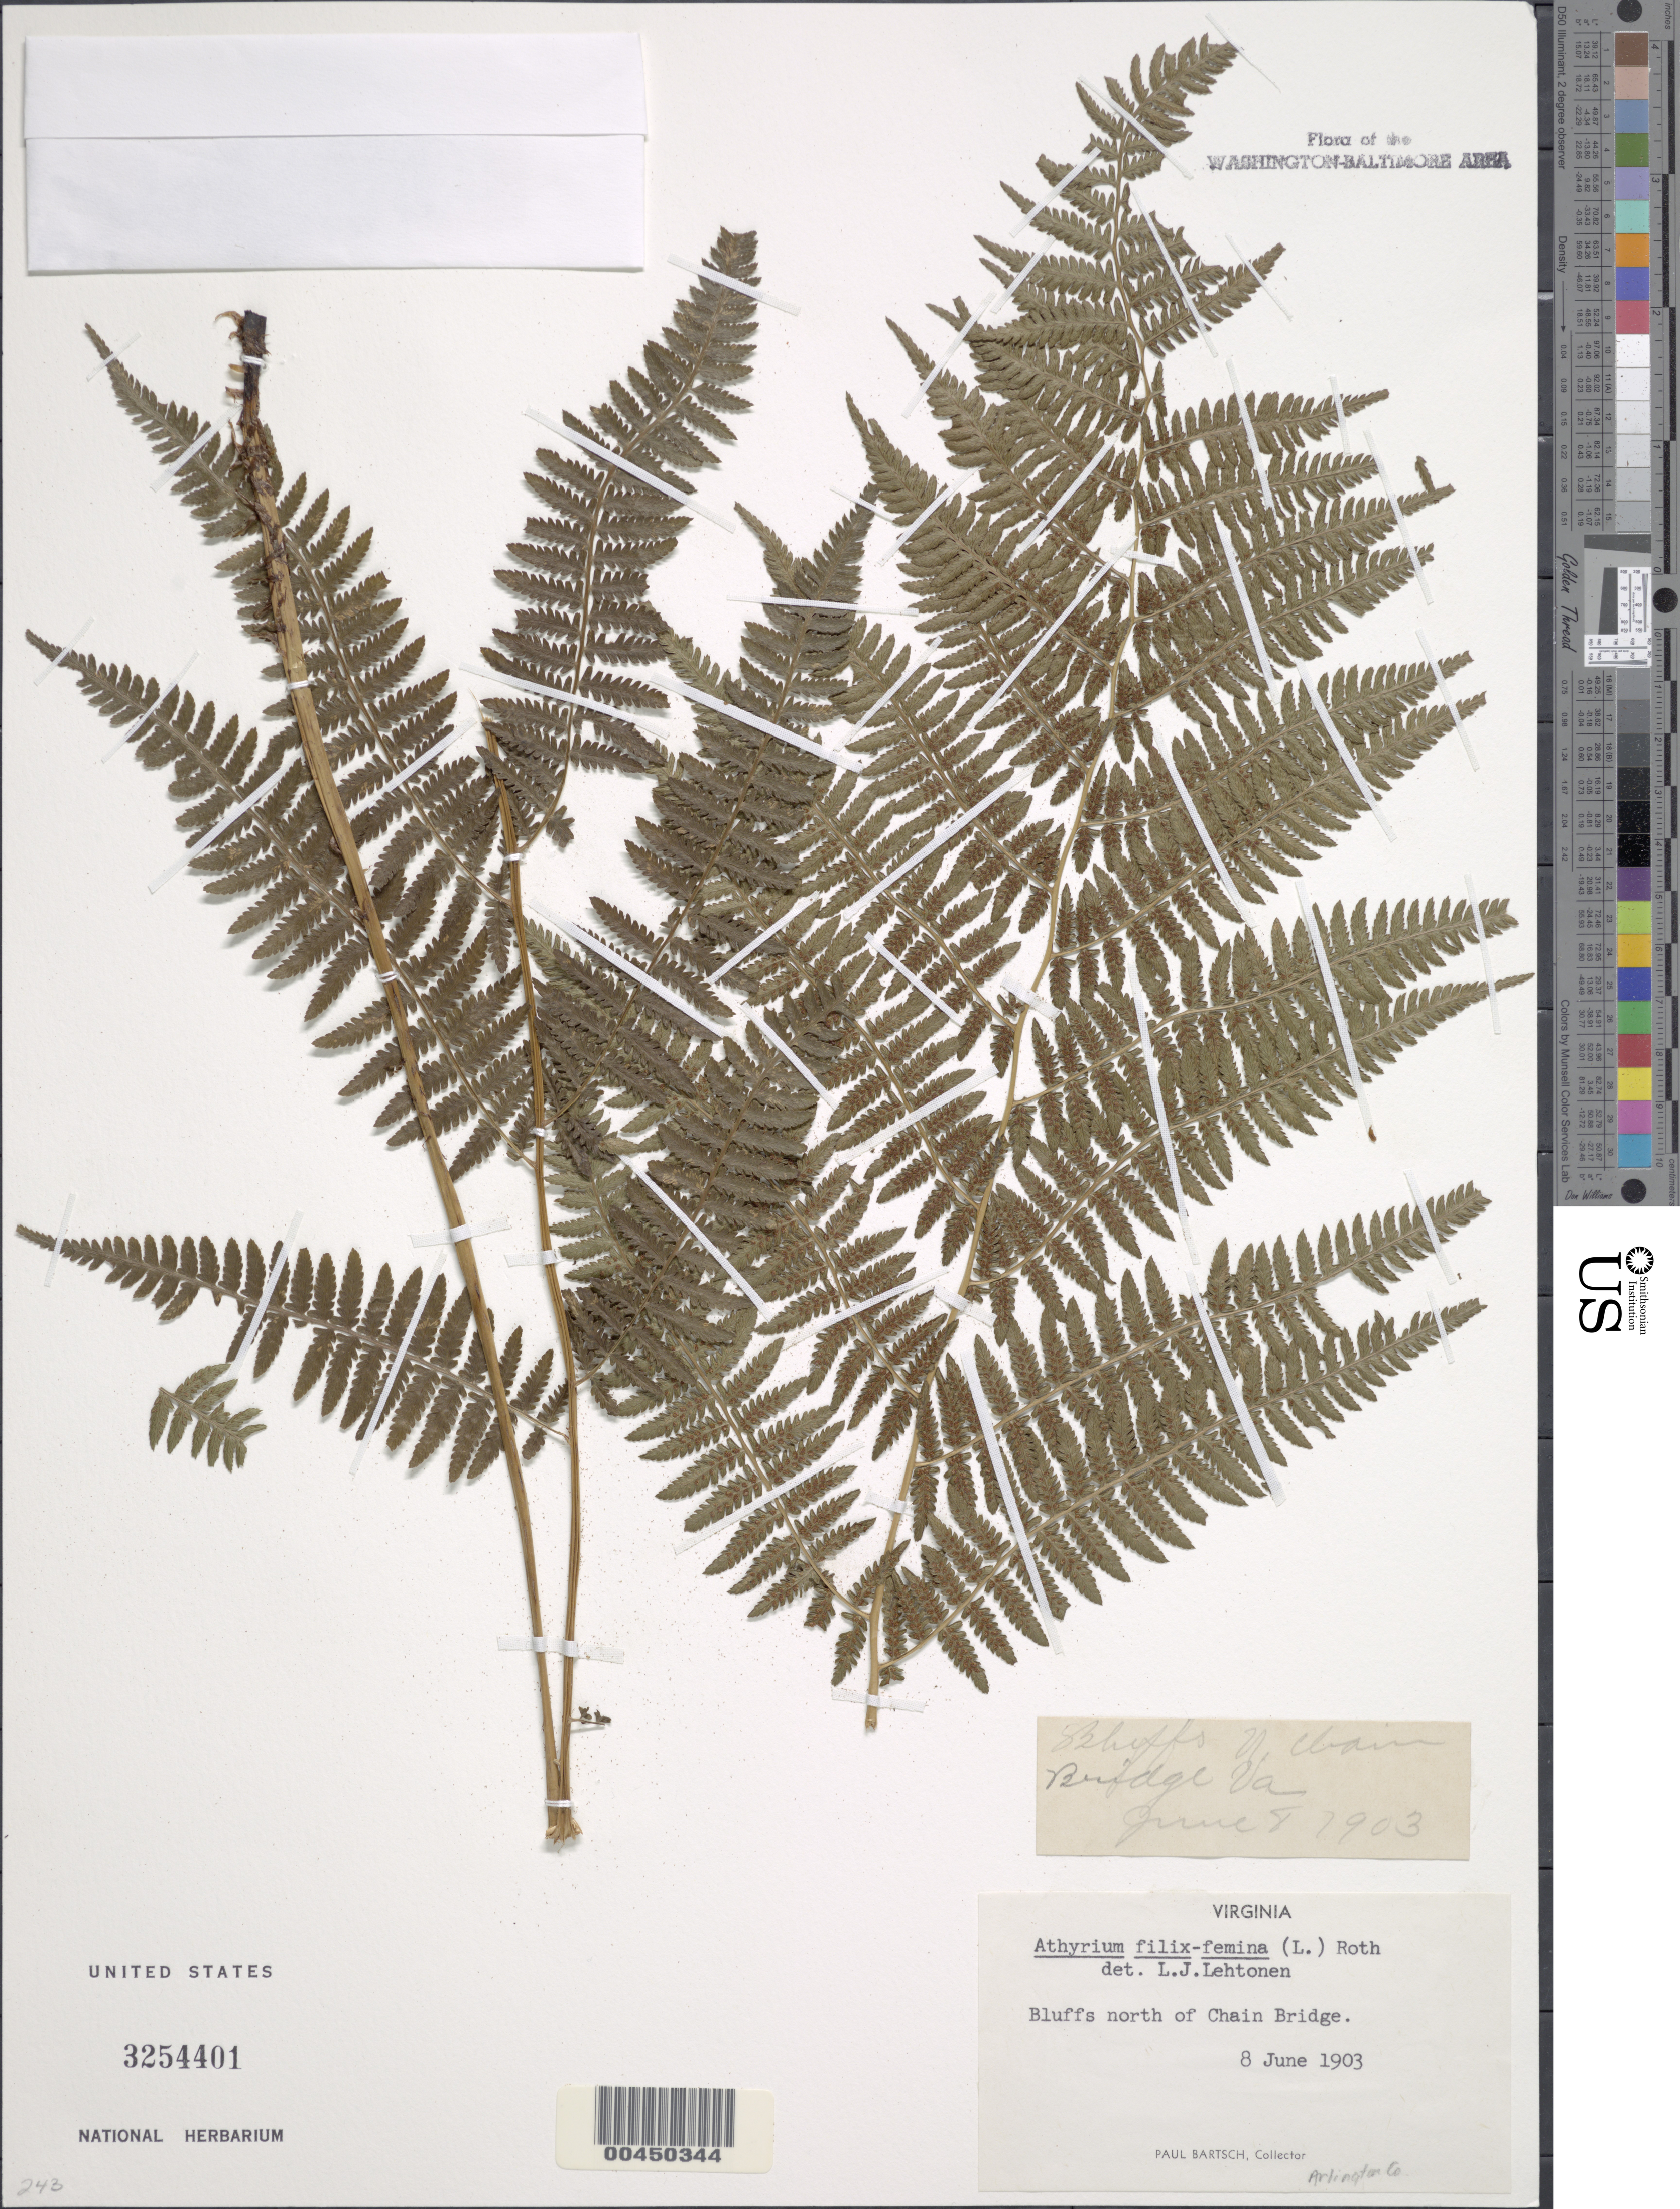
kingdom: Plantae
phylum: Tracheophyta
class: Polypodiopsida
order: Polypodiales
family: Athyriaceae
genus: Athyrium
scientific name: Athyrium filix-femina var. asplenioides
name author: (Michx.) Farw.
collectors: P. Bartsch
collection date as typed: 08 Jun 1903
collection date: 1903-06-08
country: United States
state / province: Virginia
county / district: Arlington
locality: Bluffs north of Chain Bridge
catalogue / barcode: US 3254401